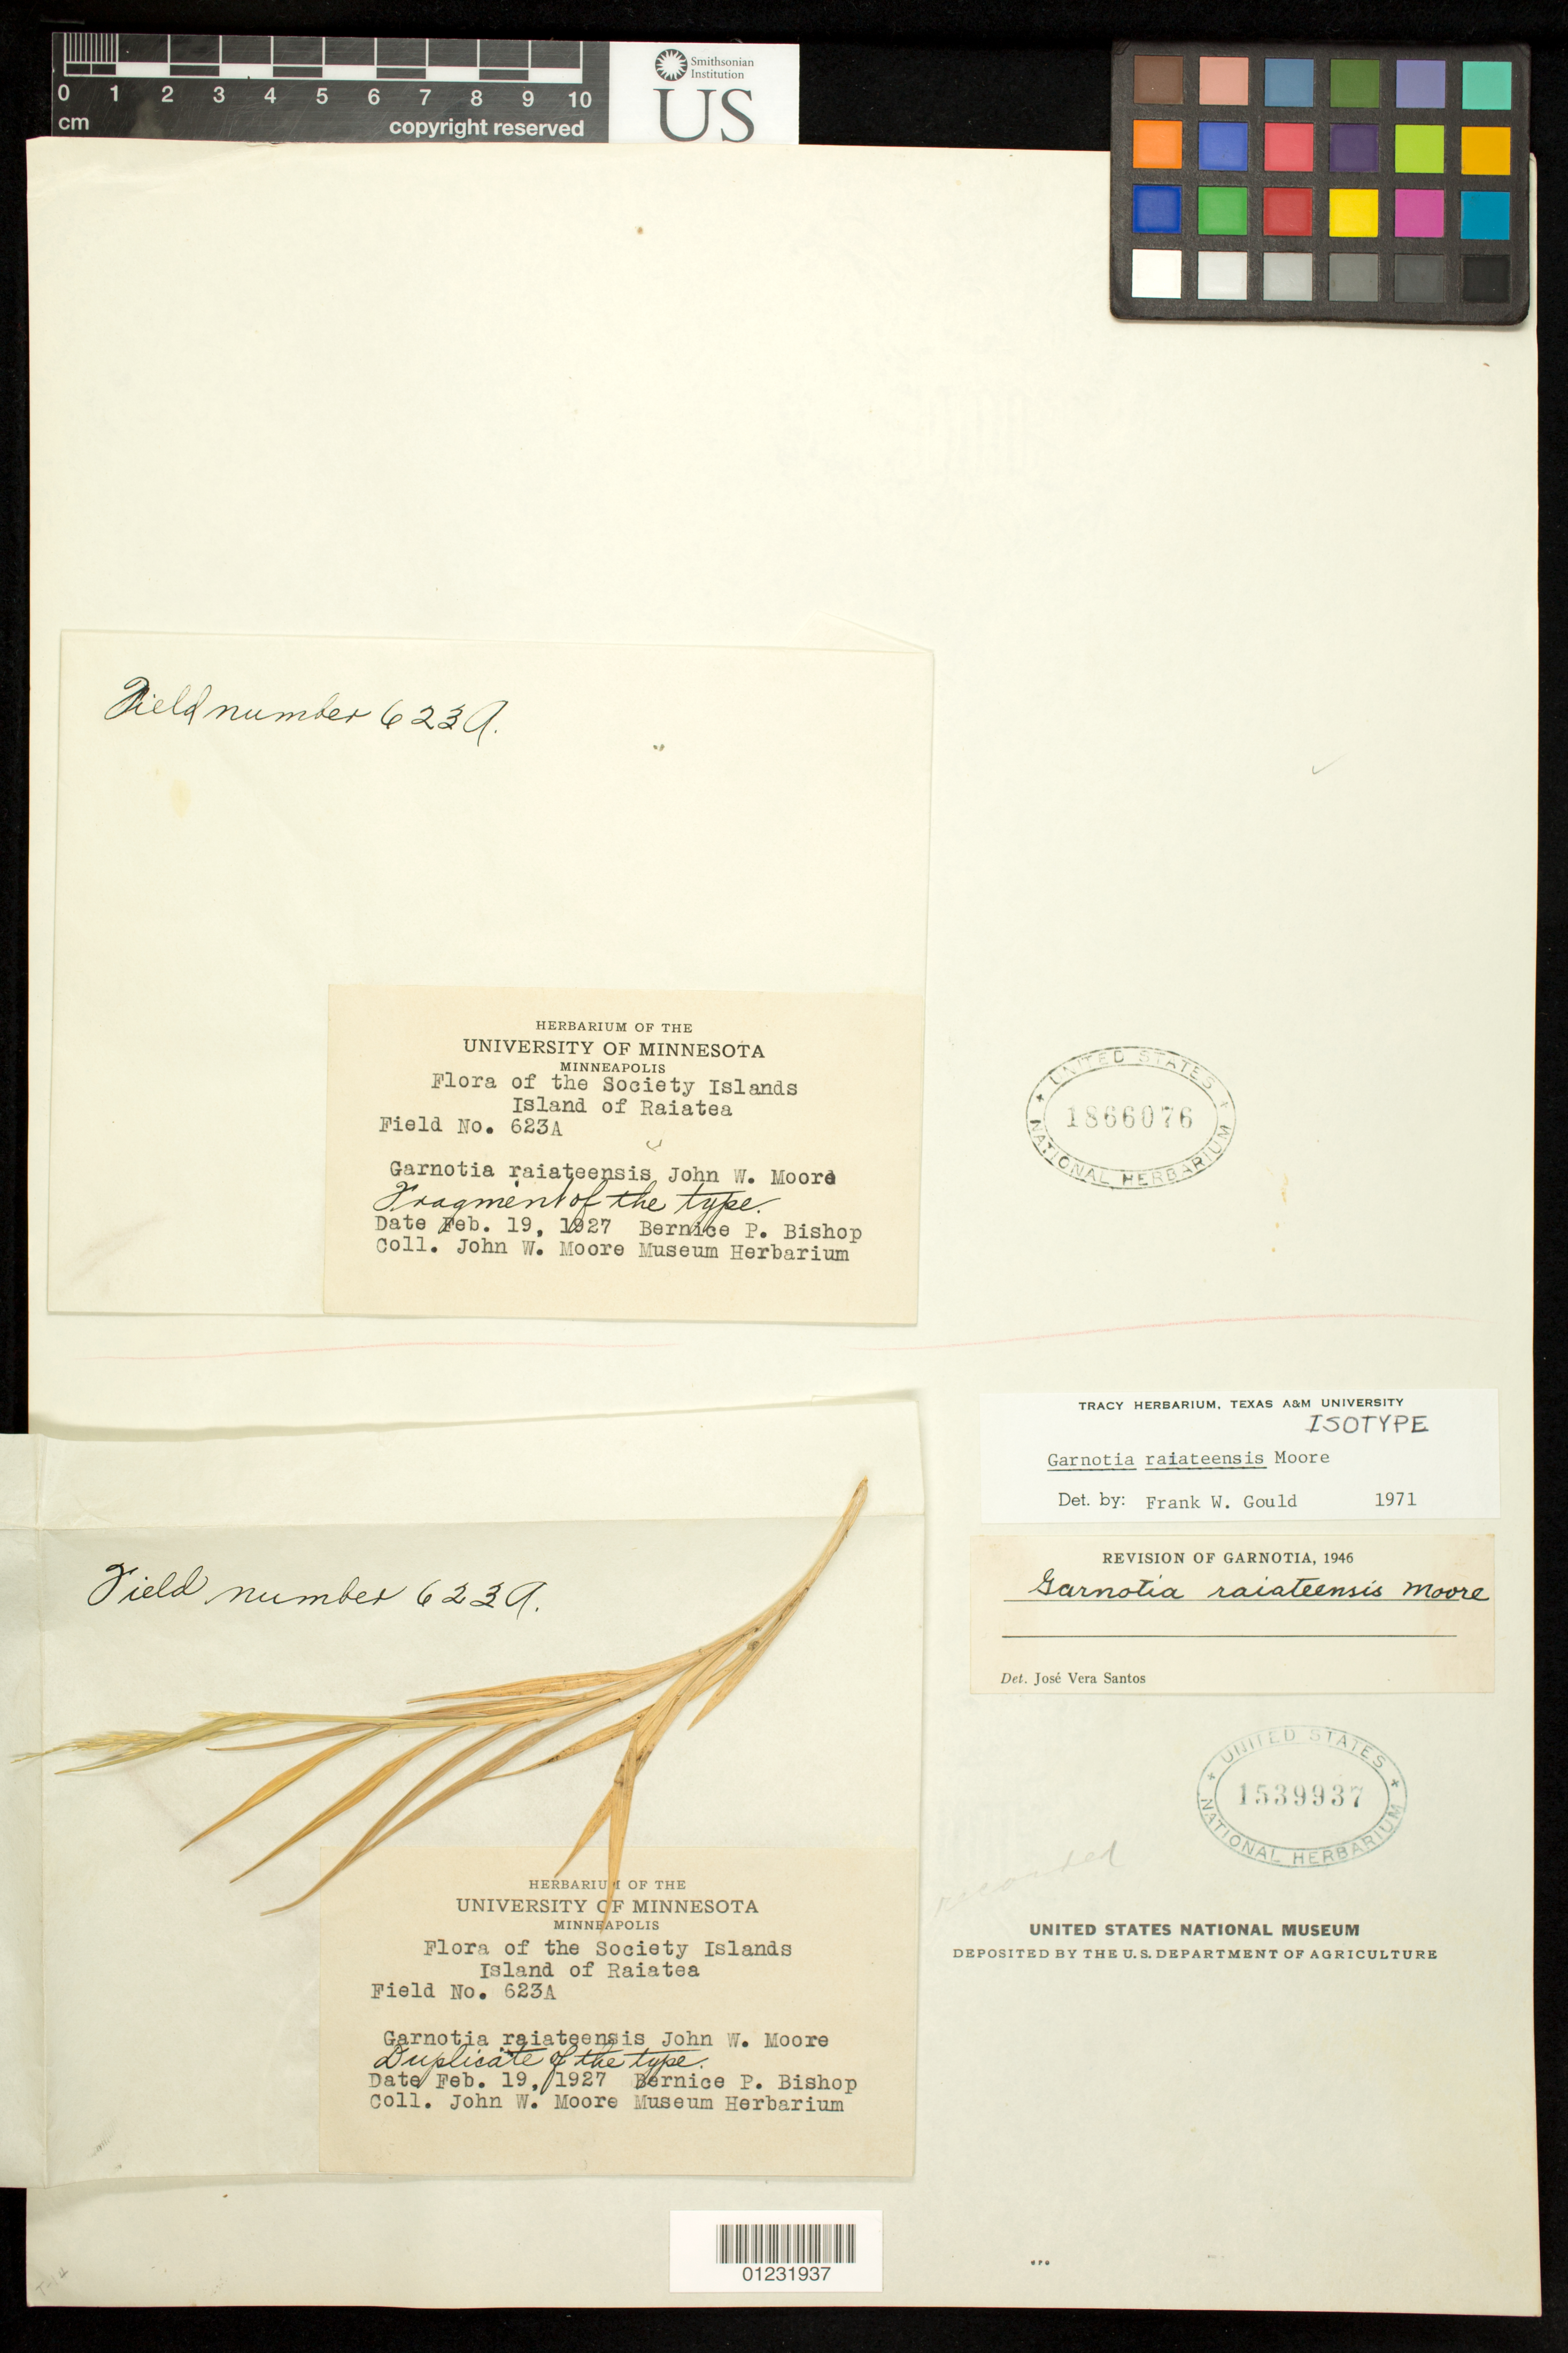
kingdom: Plantae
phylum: Tracheophyta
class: Liliopsida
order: Poales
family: Poaceae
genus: Garnotia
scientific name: Garnotia raiateensis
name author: J.W. Moore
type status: Isotype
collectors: J. W. Moore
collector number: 623A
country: French Polynesia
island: Raiatea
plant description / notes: "Fragment of the Type" [ex herb. Bernice P. Bishop Museum?]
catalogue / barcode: US 1539937